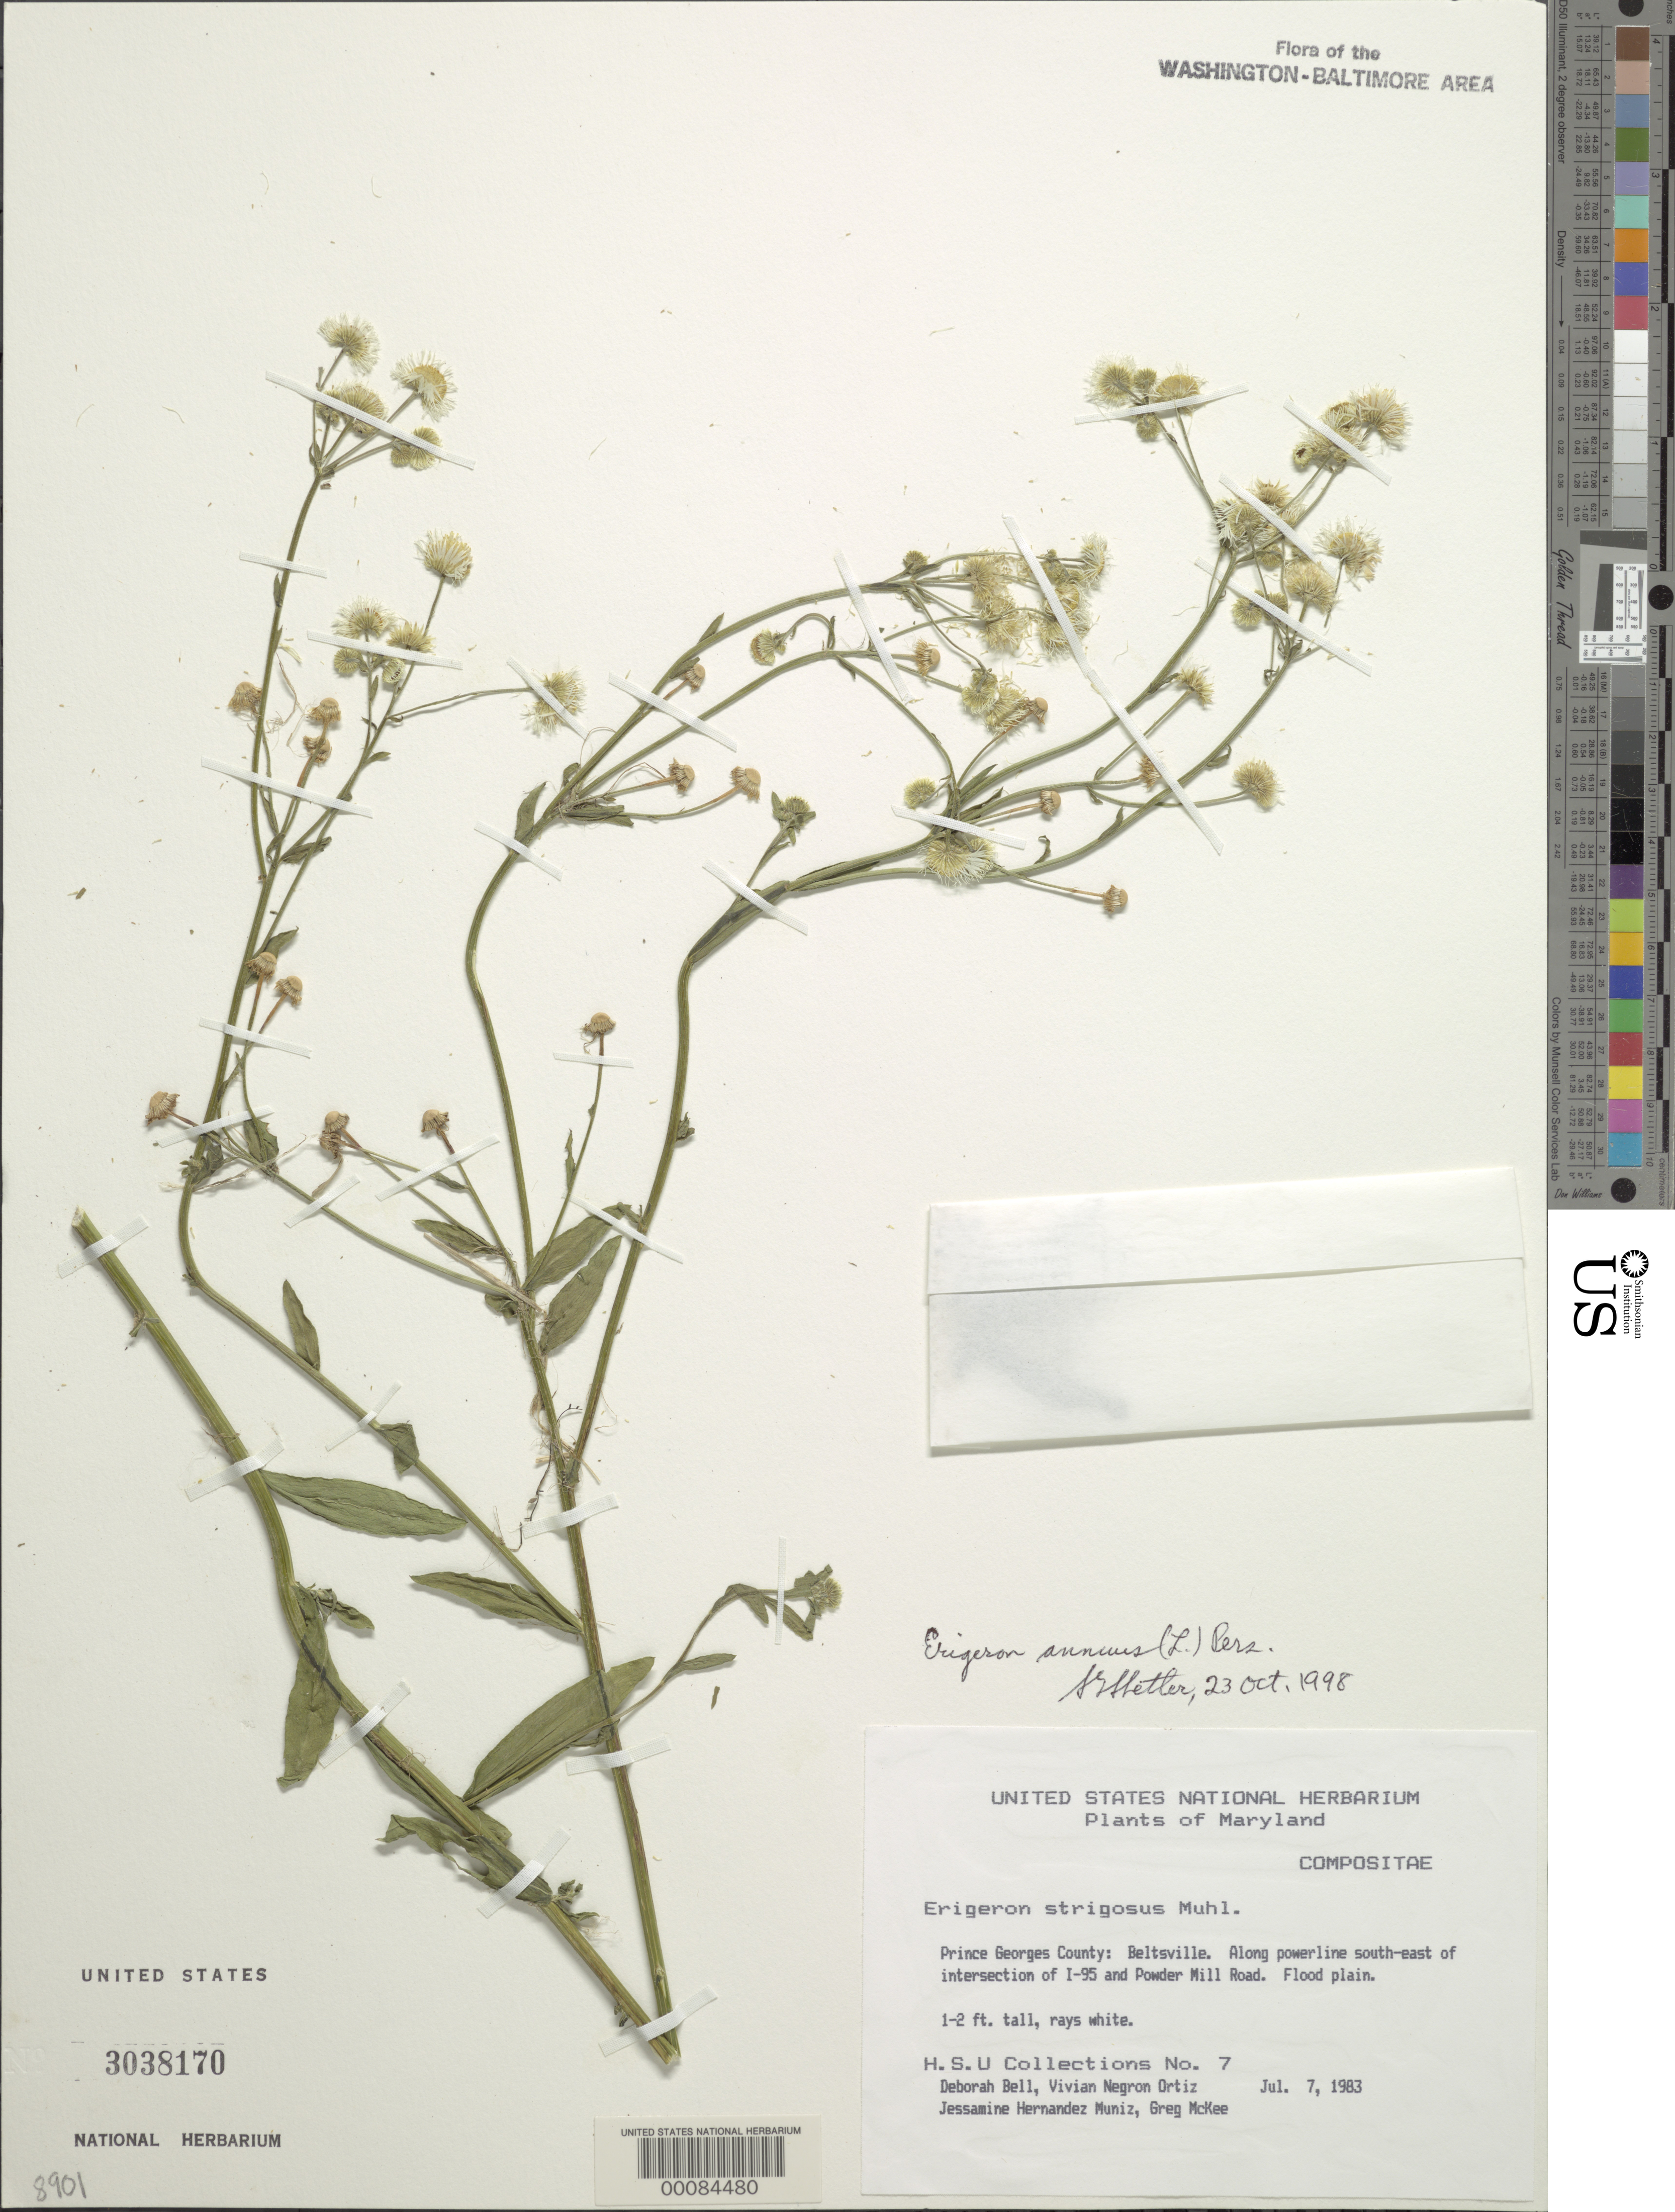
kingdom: Plantae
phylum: Tracheophyta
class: Magnoliopsida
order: Asterales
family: Asteraceae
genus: Erigeron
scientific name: Erigeron annuus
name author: (L.) Pers.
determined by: Shetler, Stanwyn G., (US), NMNH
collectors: D. A. Bell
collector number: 7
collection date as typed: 07 Jul 1983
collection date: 1983-07-07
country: United States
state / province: Maryland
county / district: Prince George's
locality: Beltsville, powerline SE of 1-95 and Powder Mill Road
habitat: Flood plain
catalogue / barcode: US 3038170